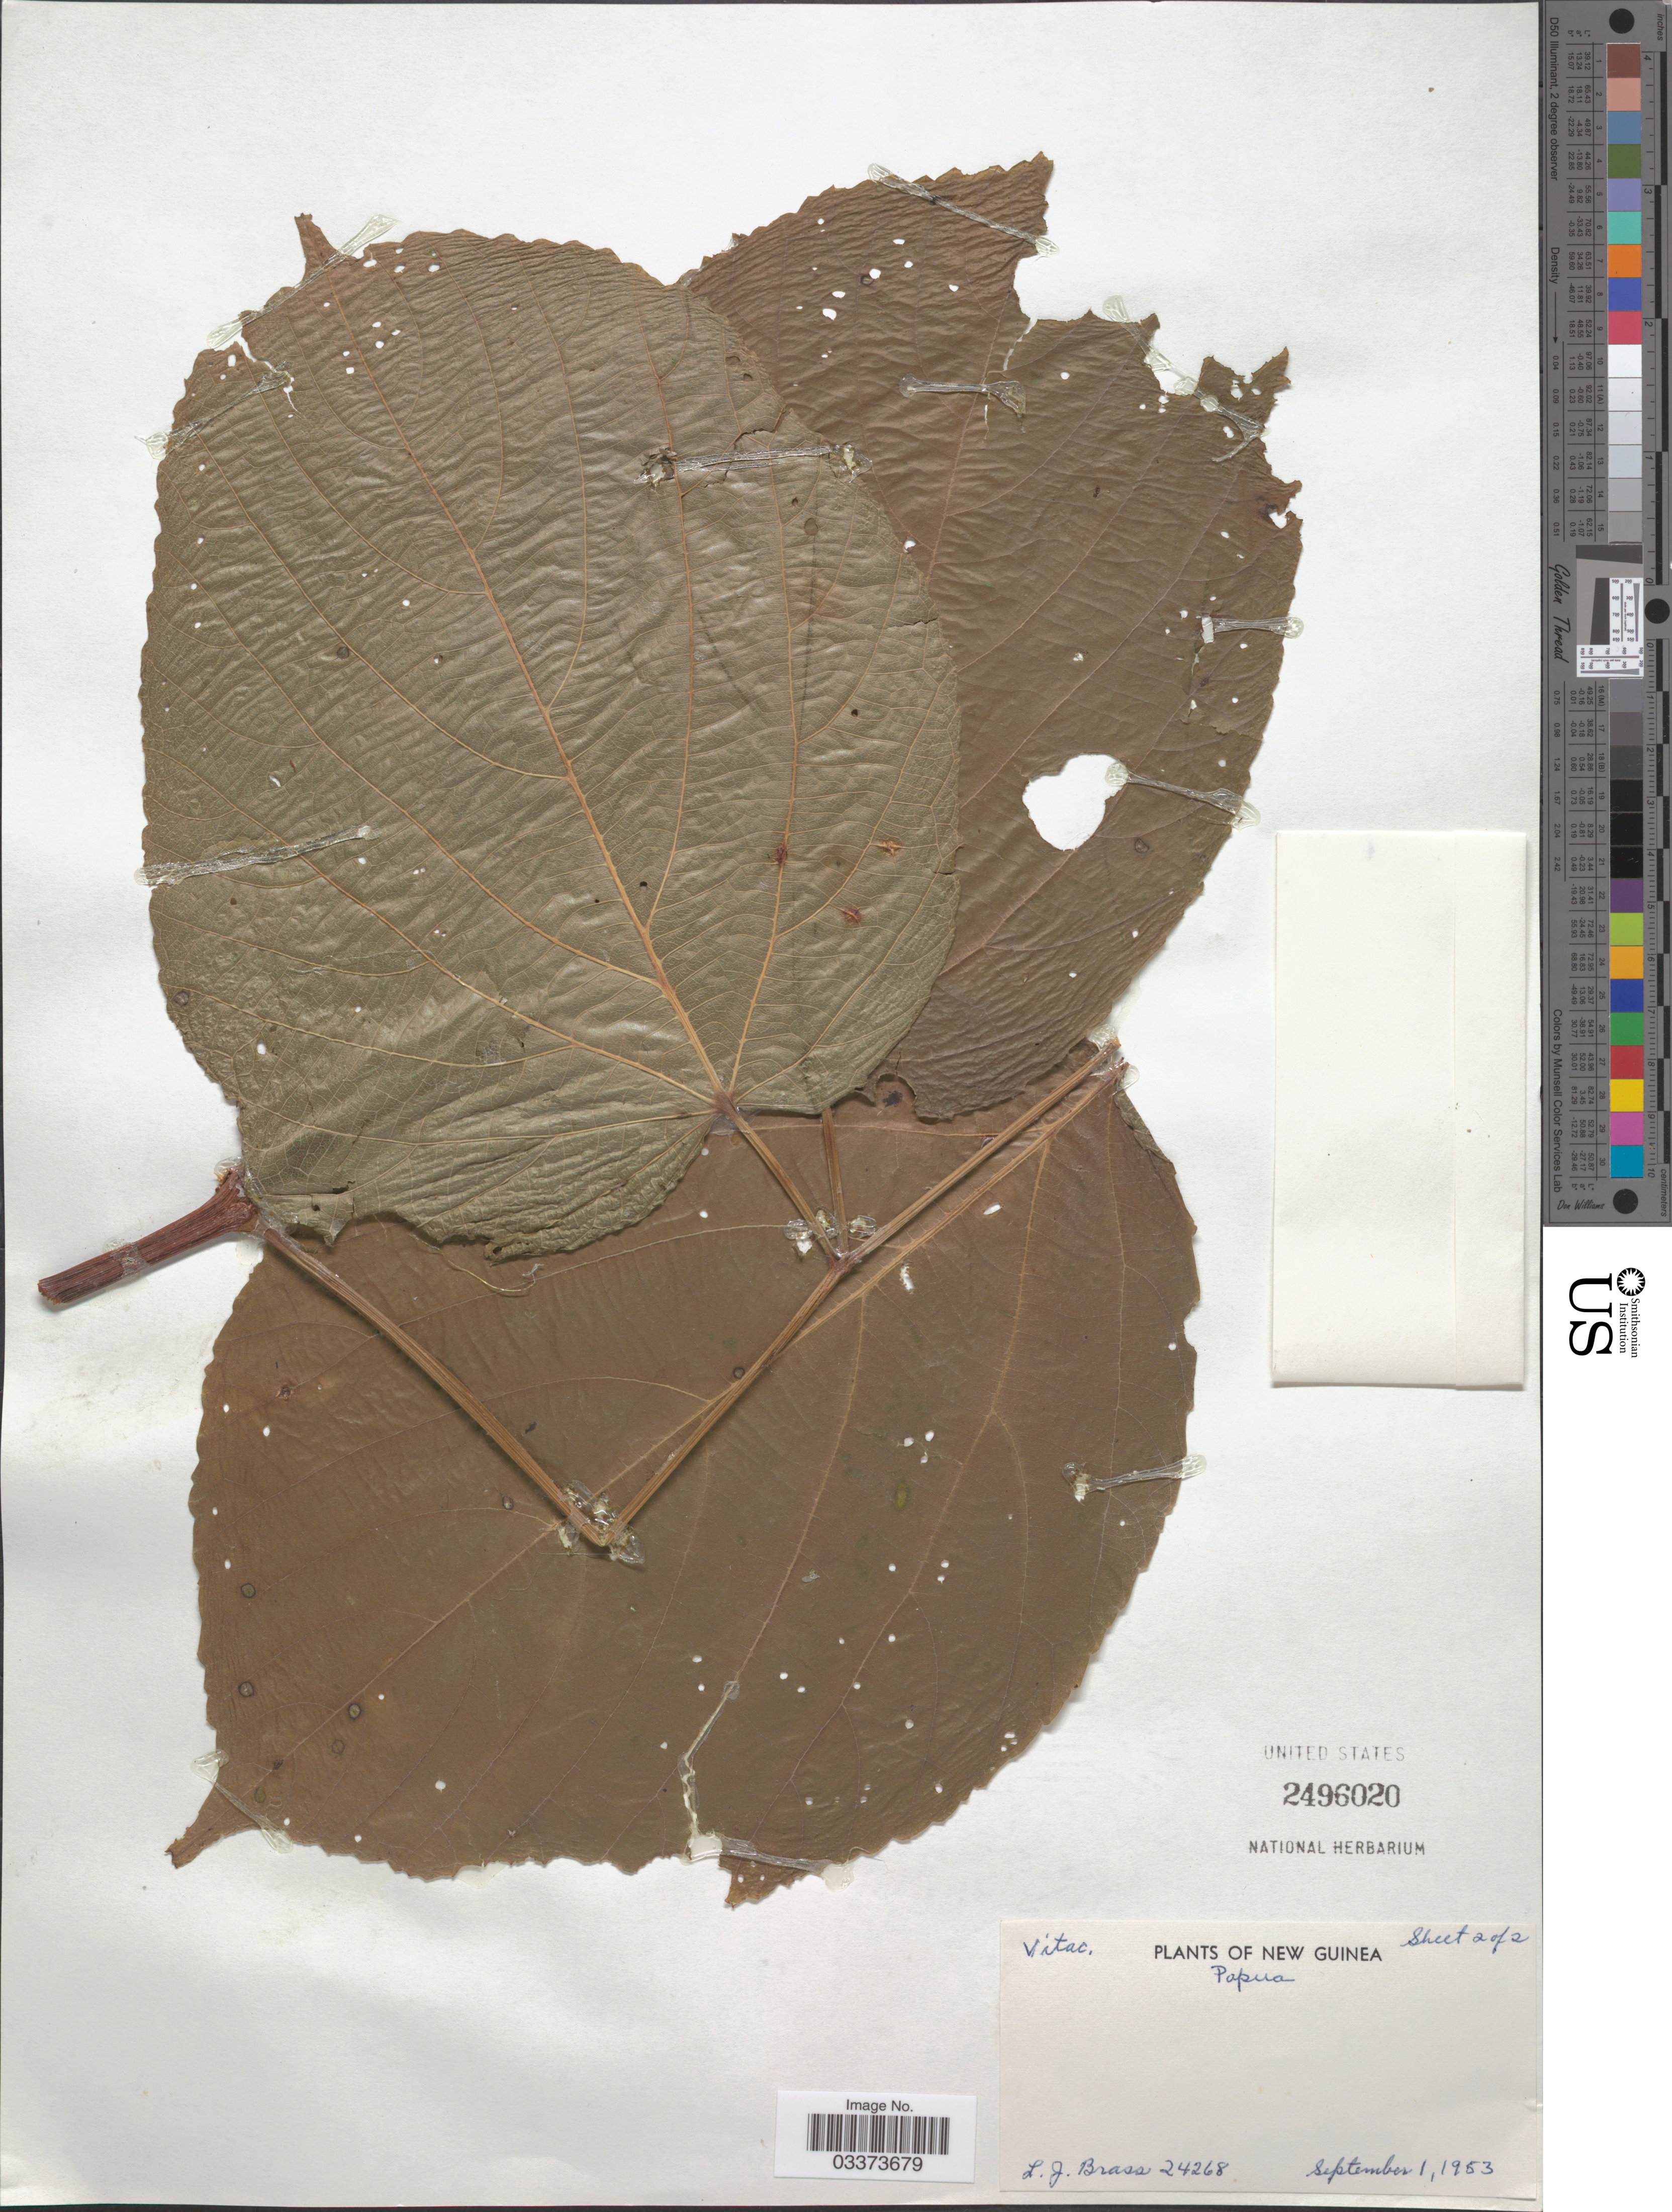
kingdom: Plantae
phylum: Tracheophyta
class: Magnoliopsida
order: Vitales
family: Vitaceae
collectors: L. J. Brass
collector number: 24268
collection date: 1953-09-01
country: Papua New Guinea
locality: New Guinea. Papua.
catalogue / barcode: US 2496020